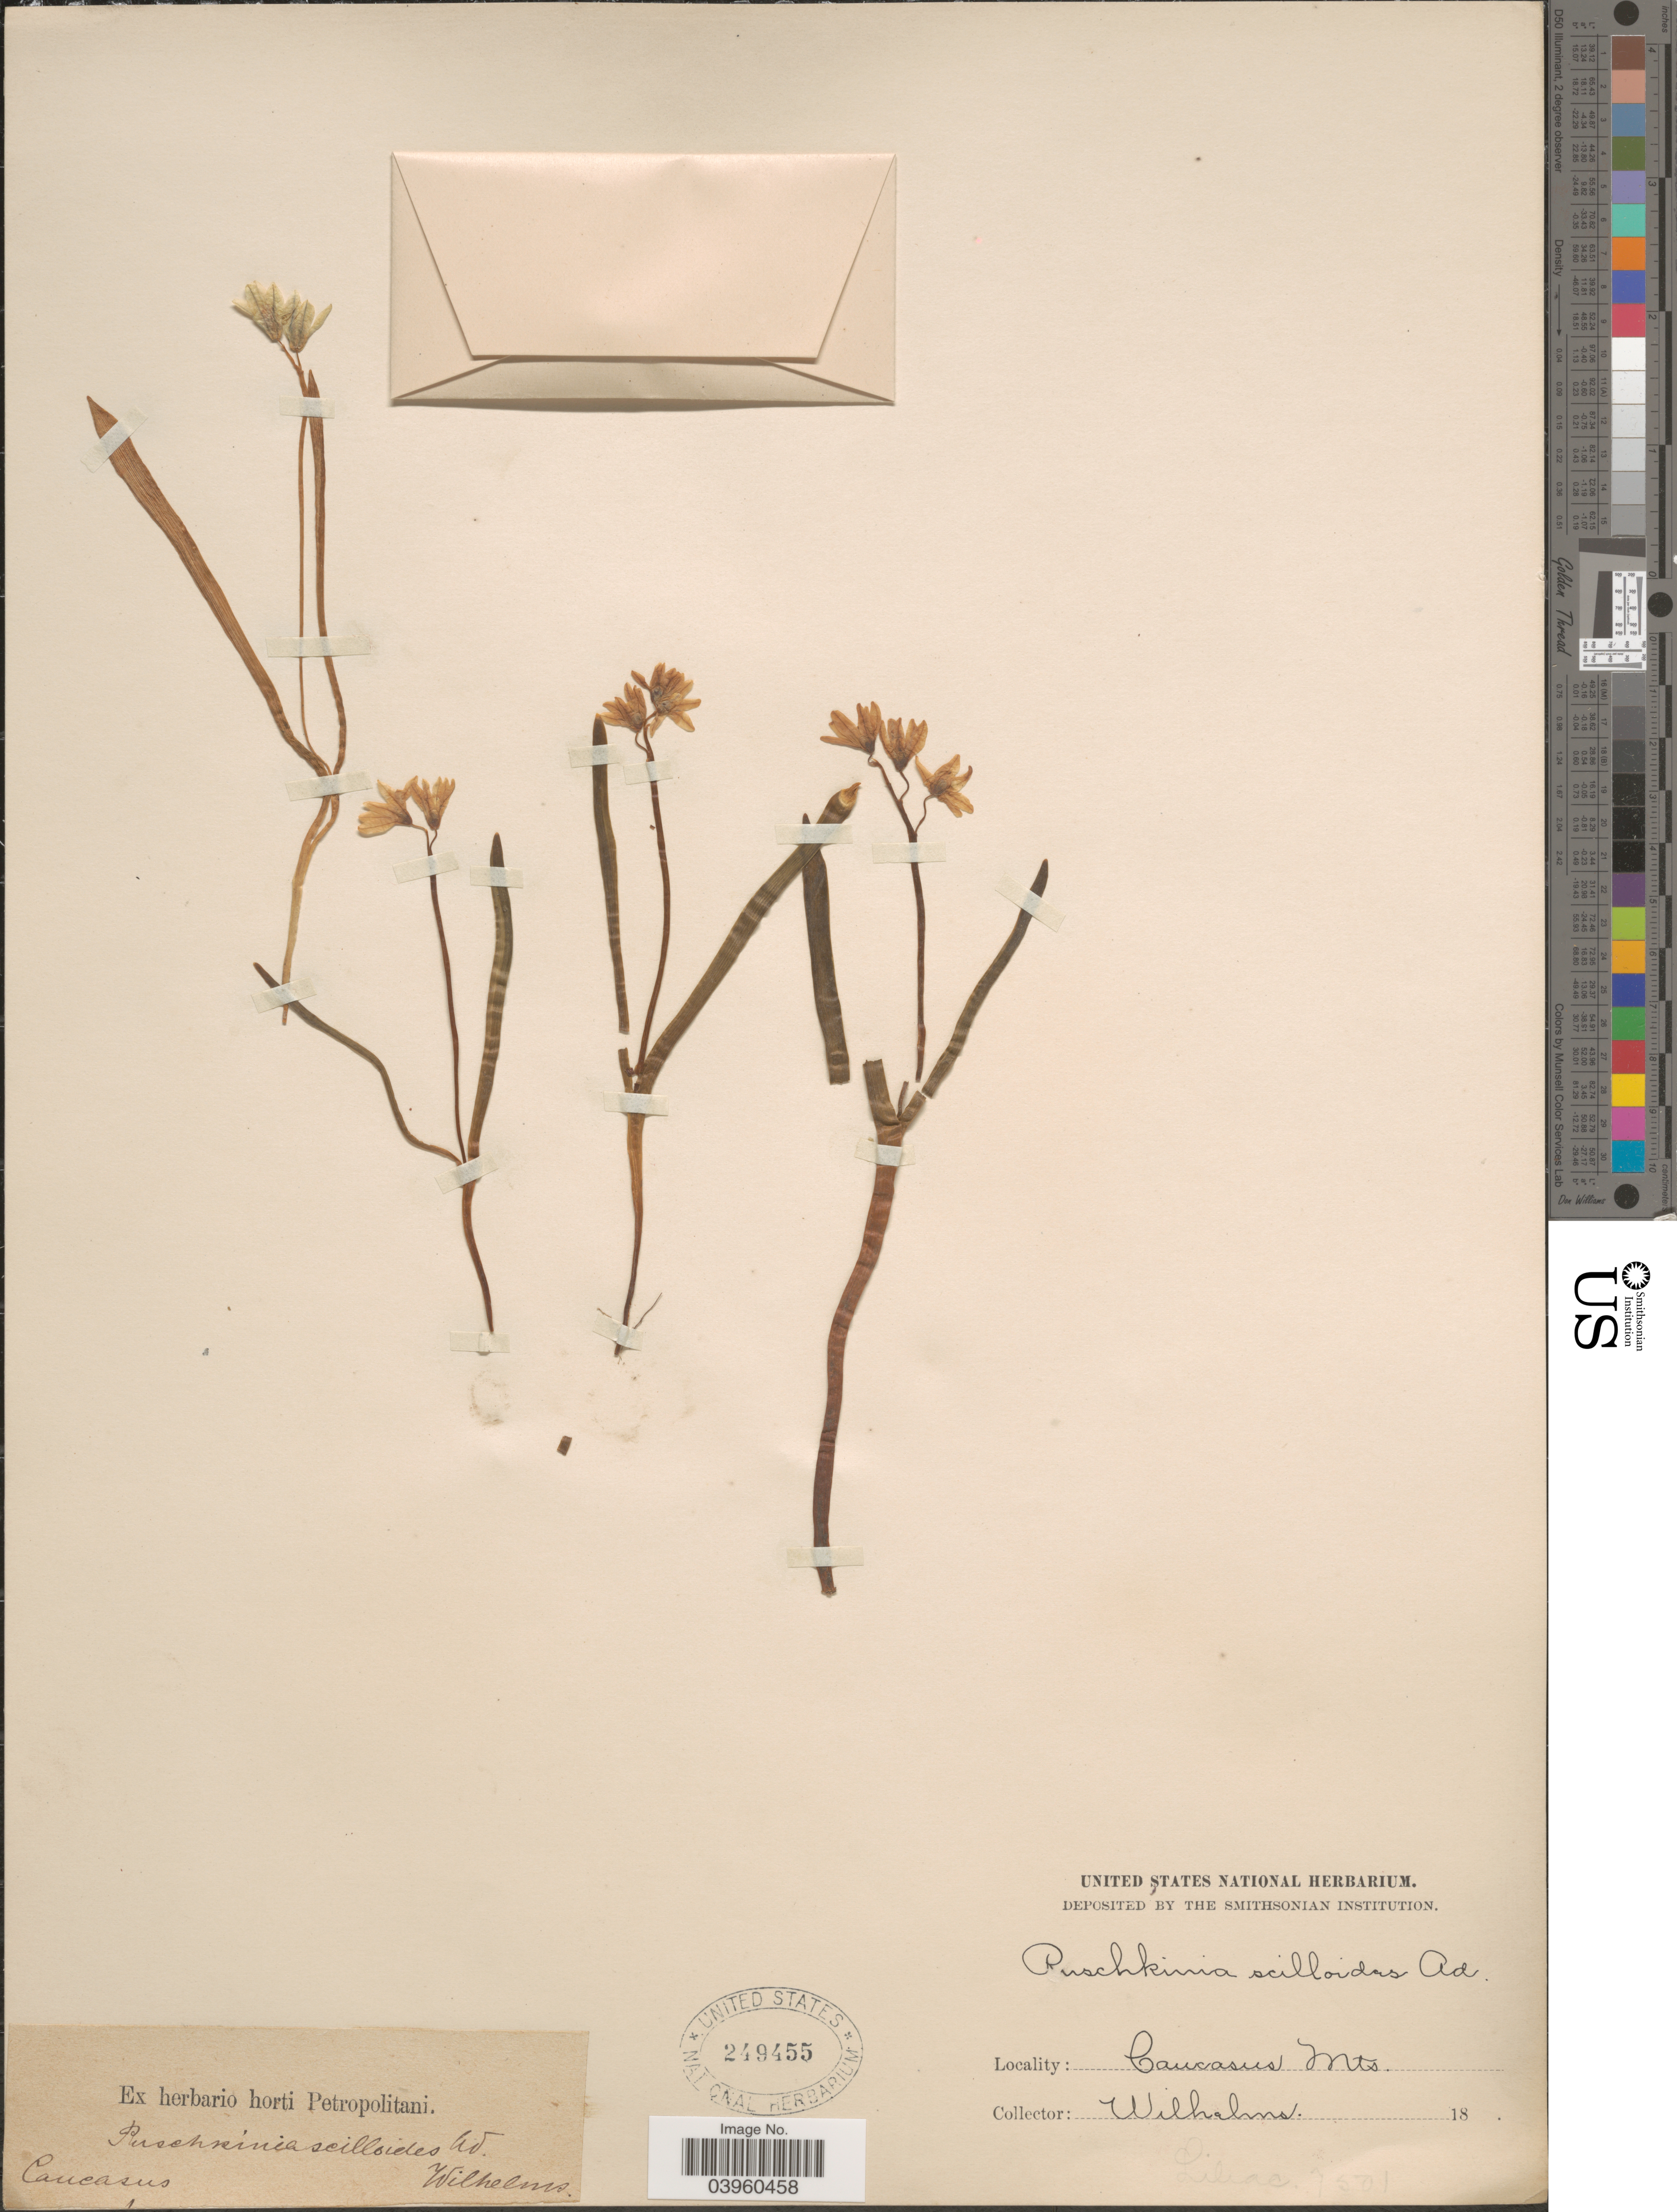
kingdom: Plantae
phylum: Tracheophyta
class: Liliopsida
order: Asparagales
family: Asparagaceae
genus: Puschkinia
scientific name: Puschkinia scilloides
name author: Adams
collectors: C. Wilhelms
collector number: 7501 ?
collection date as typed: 18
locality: Caucasus. Caucasus Mts.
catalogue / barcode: US 249455